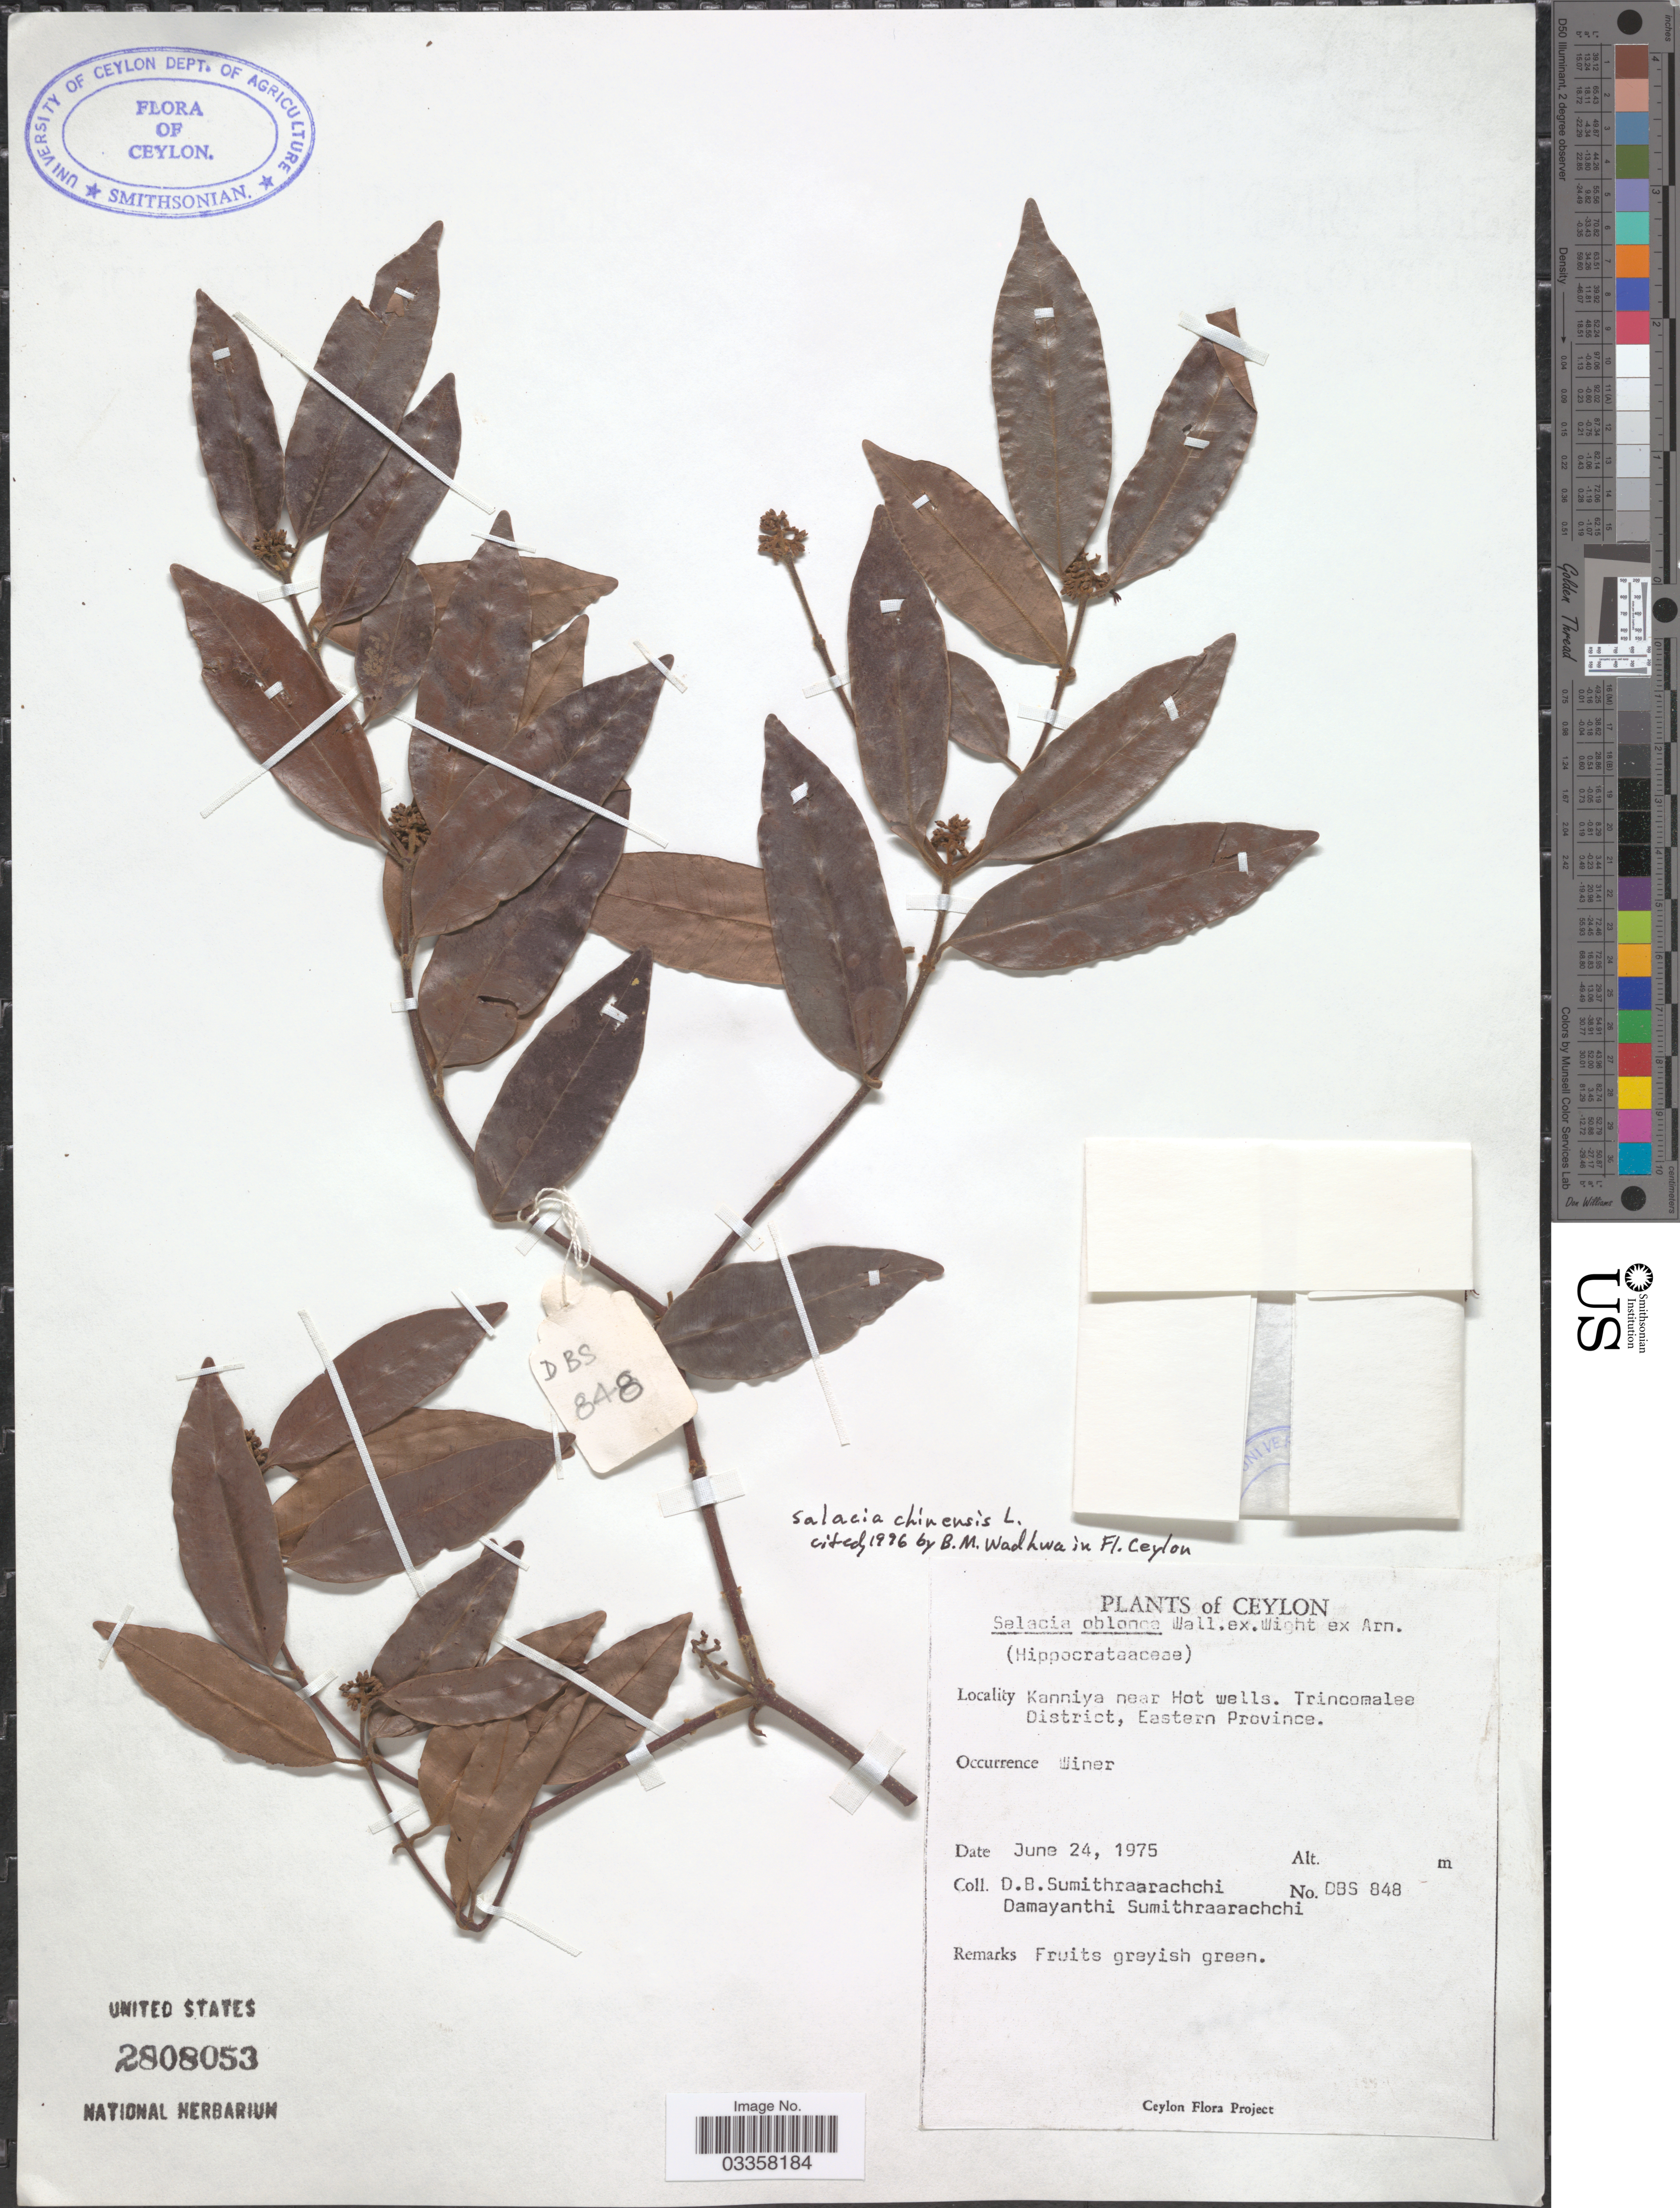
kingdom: Plantae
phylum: Tracheophyta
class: Magnoliopsida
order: Celastrales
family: Celastraceae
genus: Salacia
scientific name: Salacia chinensis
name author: L.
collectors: D. B. Sumithraarachchi & D. Sumithraarachchi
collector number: DBS848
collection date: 1975-06-24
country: Sri Lanka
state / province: Eastern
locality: Ceylon, Kanniya near Hot wells. Trincomalee District.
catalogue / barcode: US 2808053